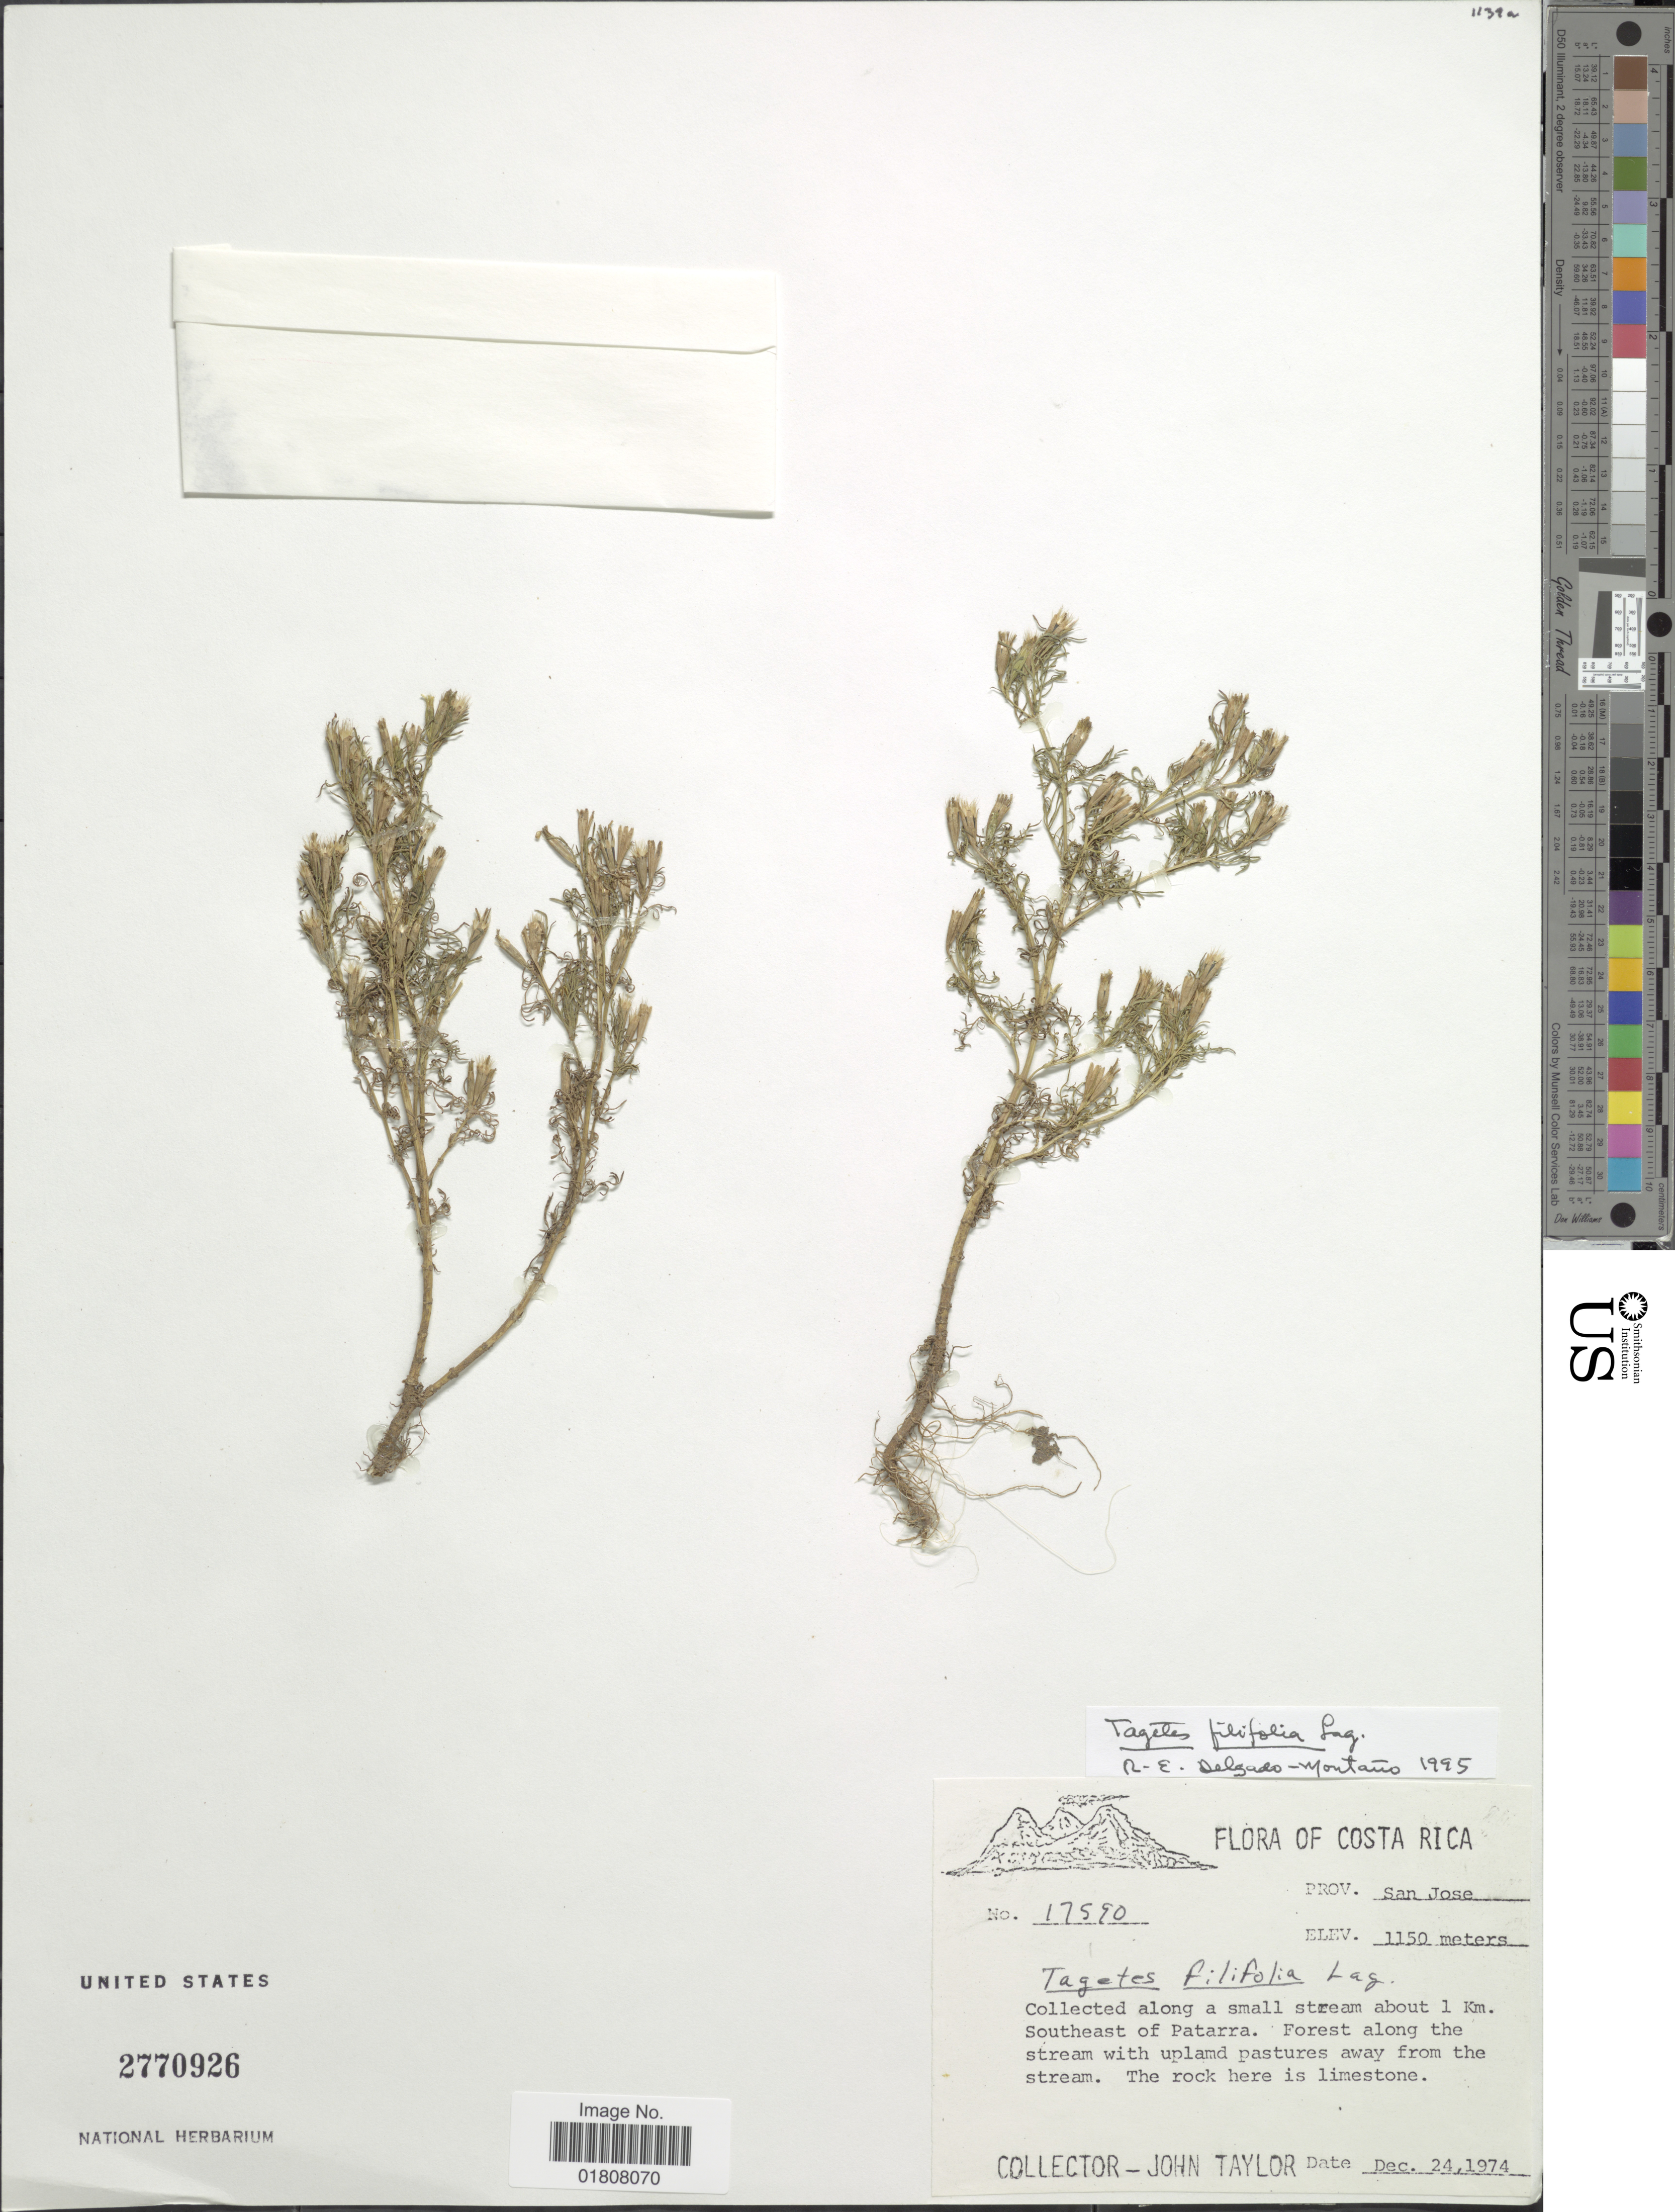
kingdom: Plantae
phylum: Tracheophyta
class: Magnoliopsida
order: Asterales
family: Asteraceae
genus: Tagetes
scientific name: Tagetes filifolia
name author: Lag.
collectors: J. Taylor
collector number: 17590*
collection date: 1974-12-24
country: Costa Rica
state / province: San José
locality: About 1 km Southeast of Patarra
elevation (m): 1150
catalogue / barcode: US 2770926